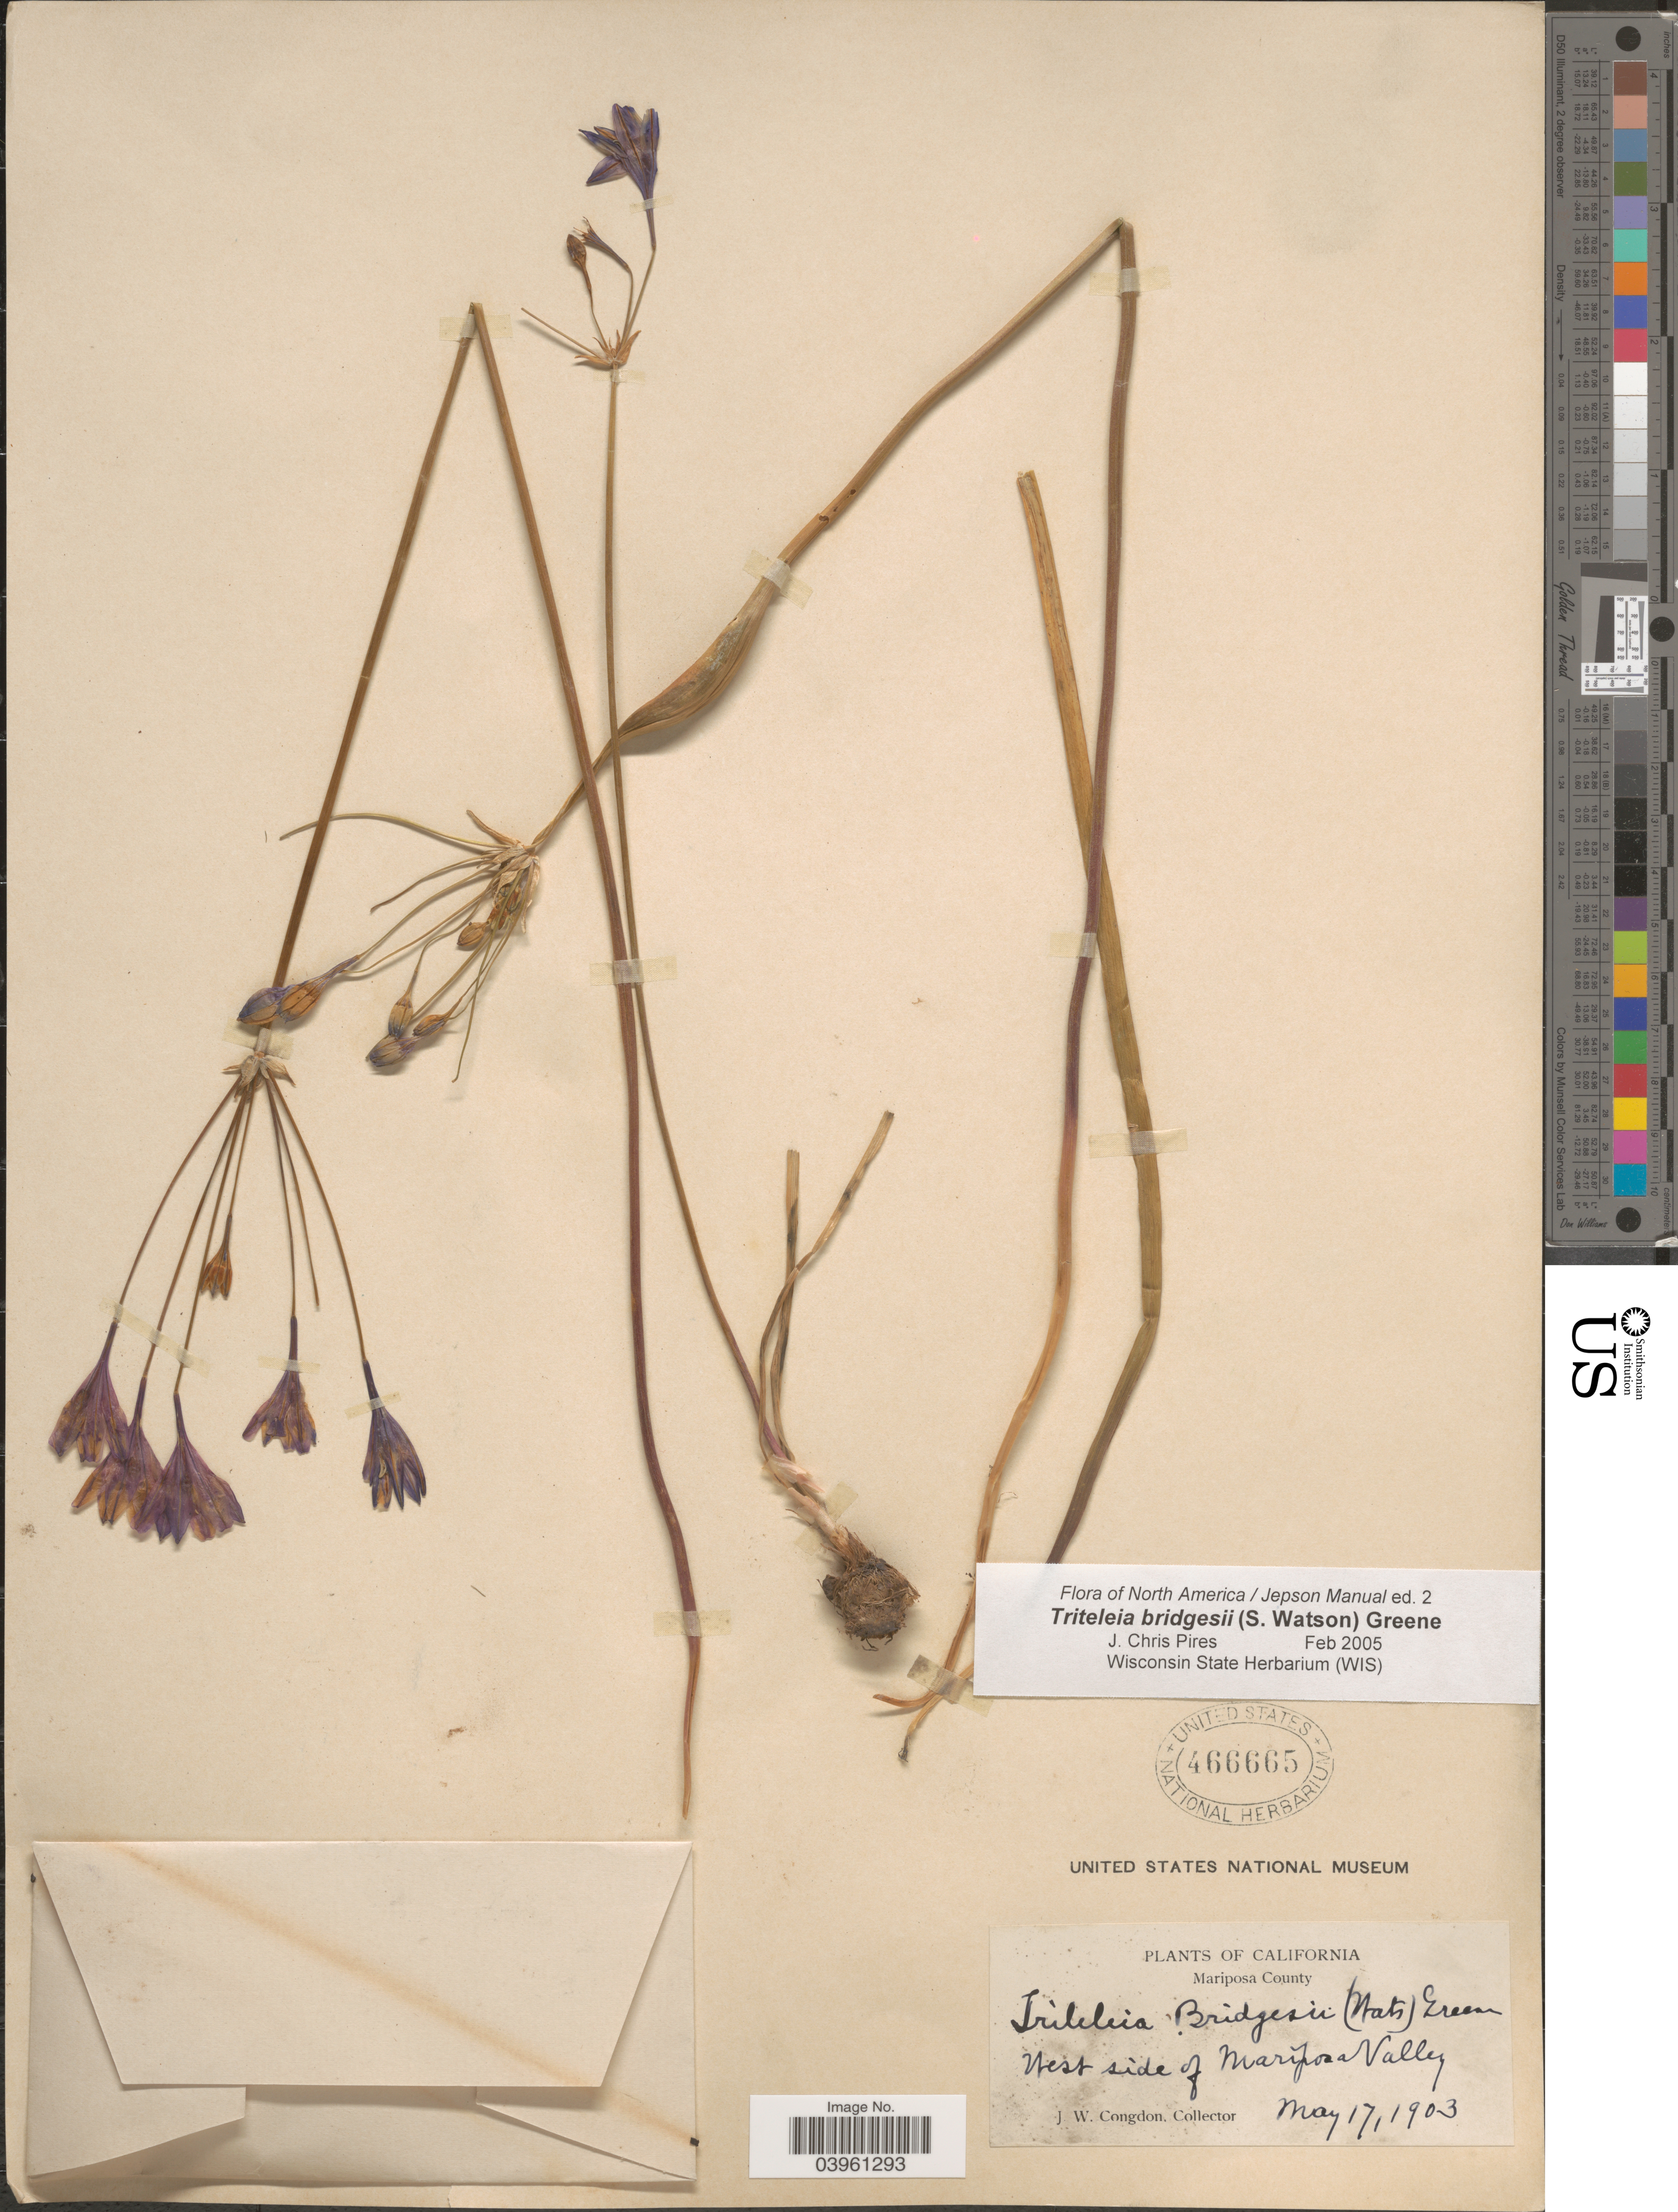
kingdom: Plantae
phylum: Tracheophyta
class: Liliopsida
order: Asparagales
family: Asparagaceae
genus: Triteleia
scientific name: Triteleia bridgesii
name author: (S. Watson) Greene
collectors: J. W. Congdon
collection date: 1903-05-17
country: United States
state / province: California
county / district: Mariposa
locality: Mariposa County. West side of Mariposa Valley.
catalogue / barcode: US 466665